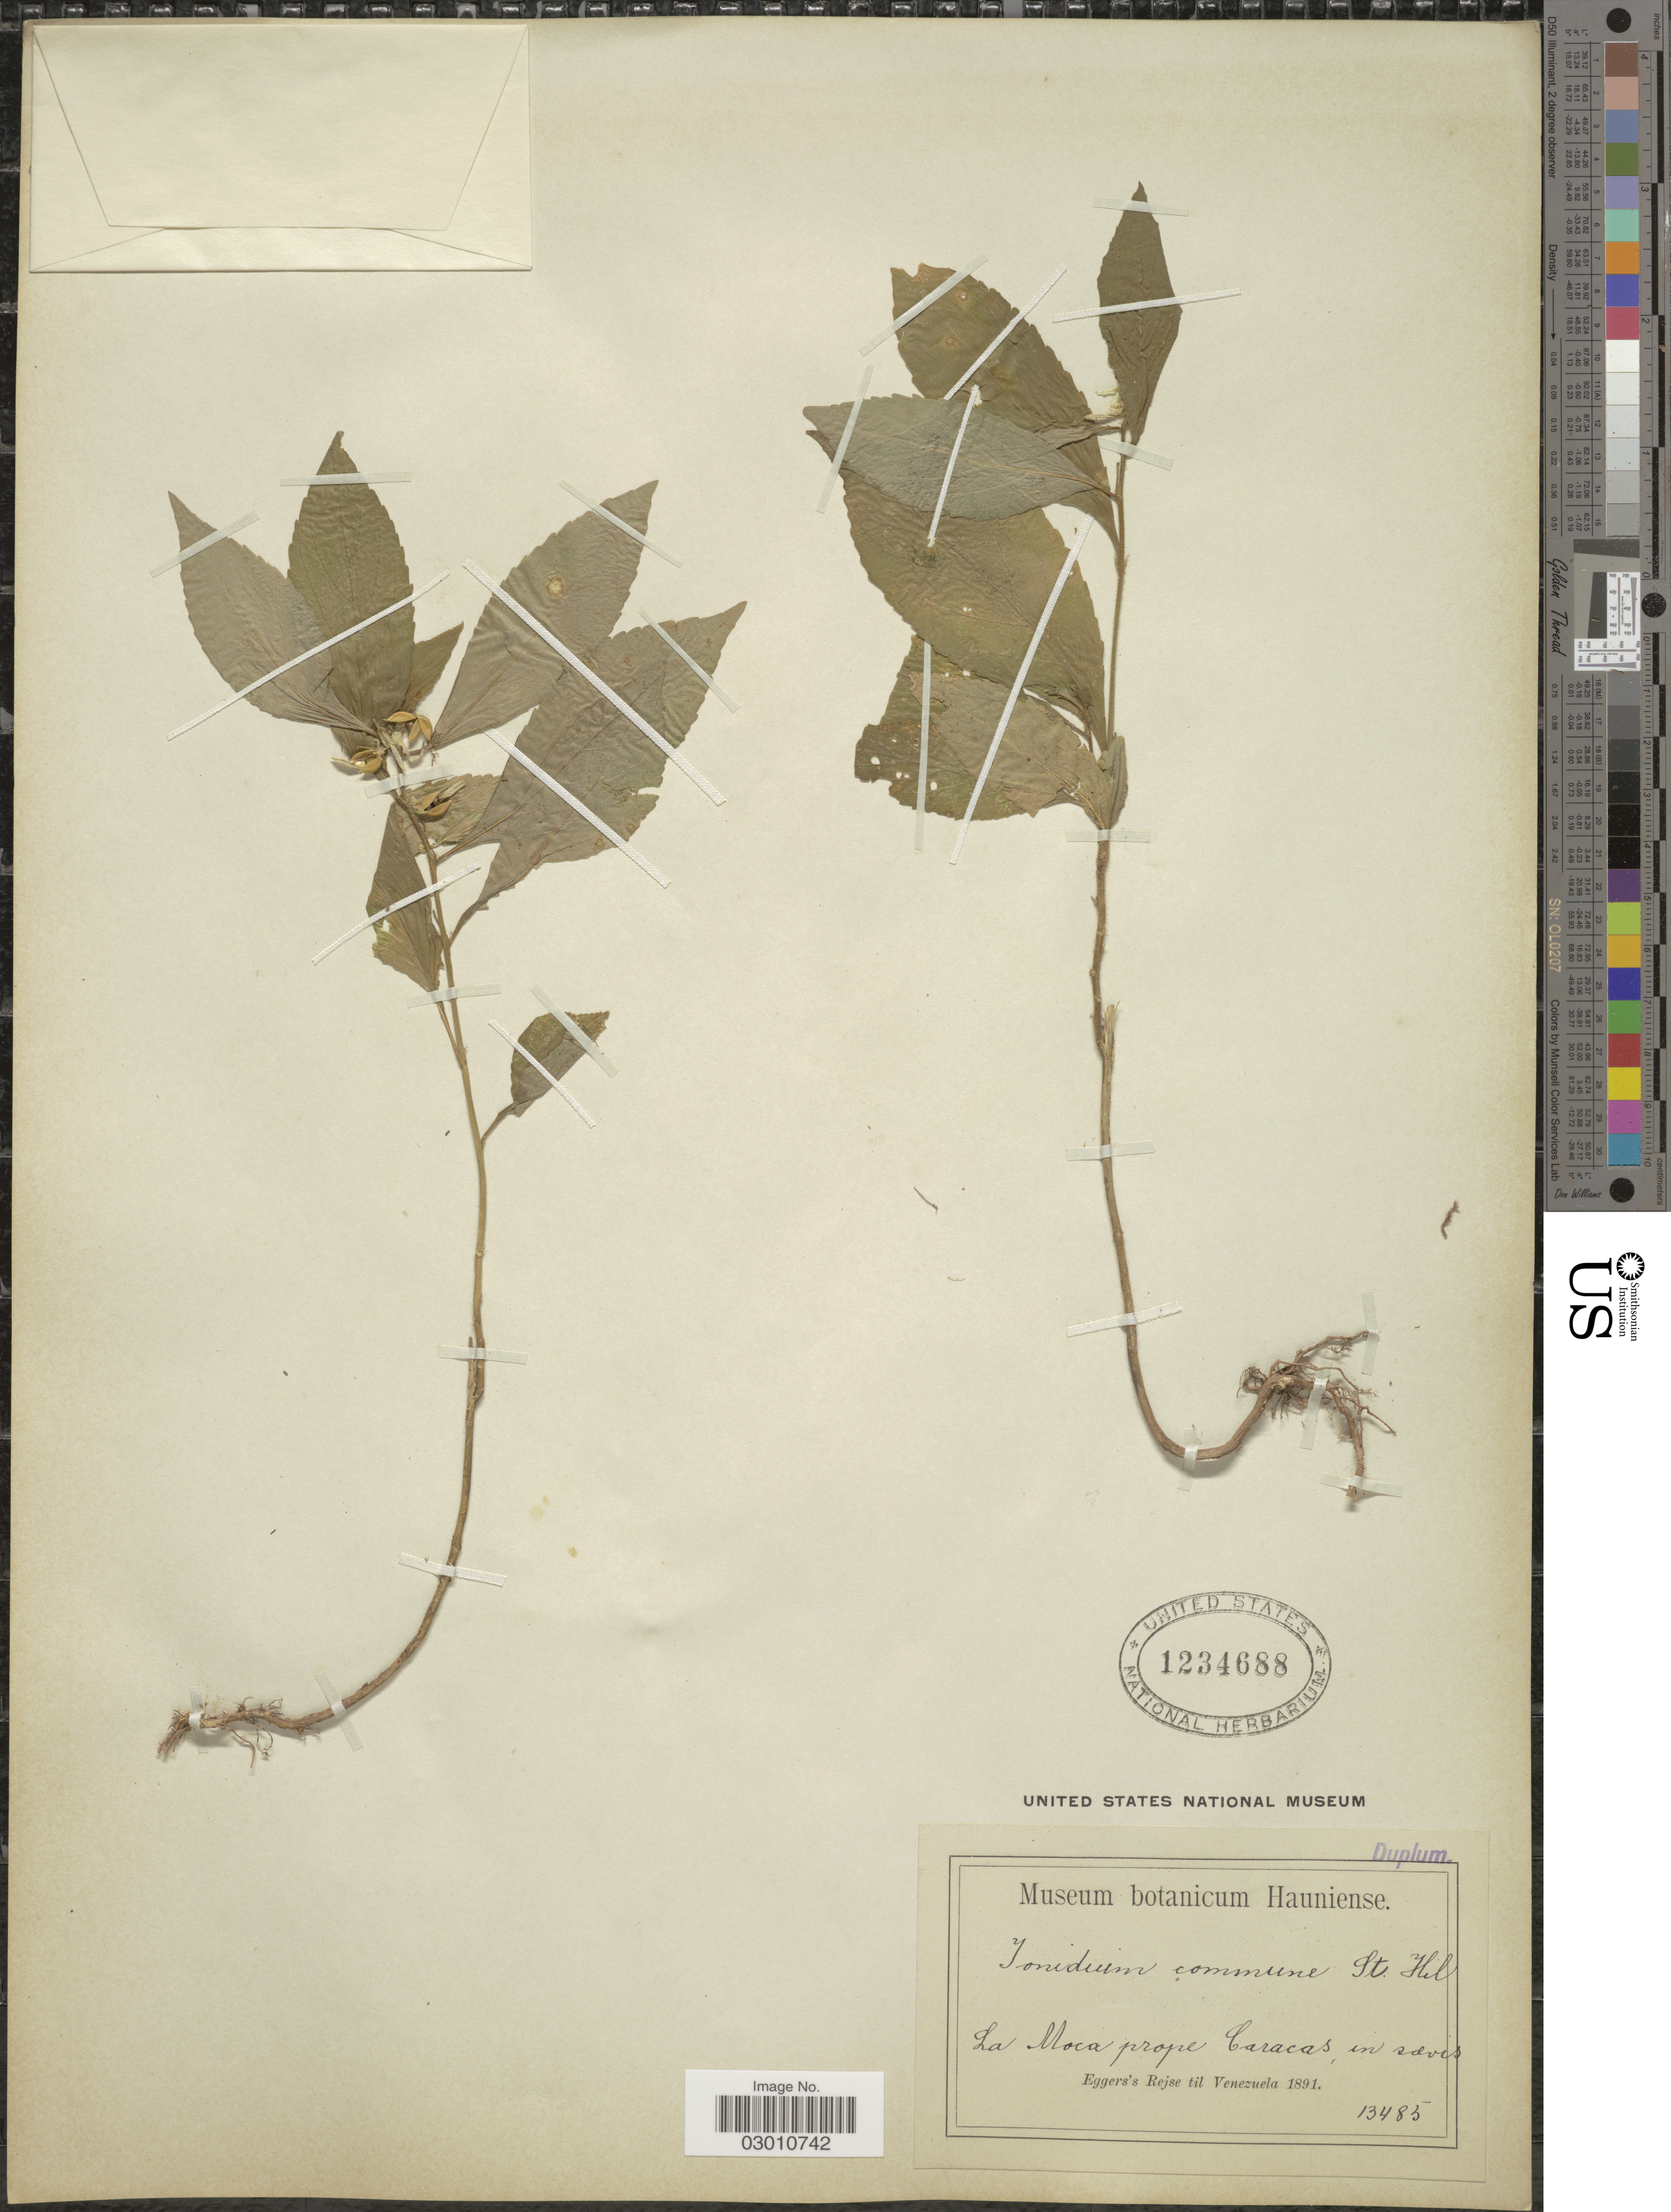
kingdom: Plantae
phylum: Tracheophyta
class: Magnoliopsida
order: Malpighiales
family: Violaceae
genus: Pombalia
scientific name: Pombalia communis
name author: (A. St.-Hil.) Paula-Souza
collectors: -. Eggers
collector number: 13485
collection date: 1891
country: Venezuela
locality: La Moca prope Caracas, in silvis.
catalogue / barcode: US 1234688